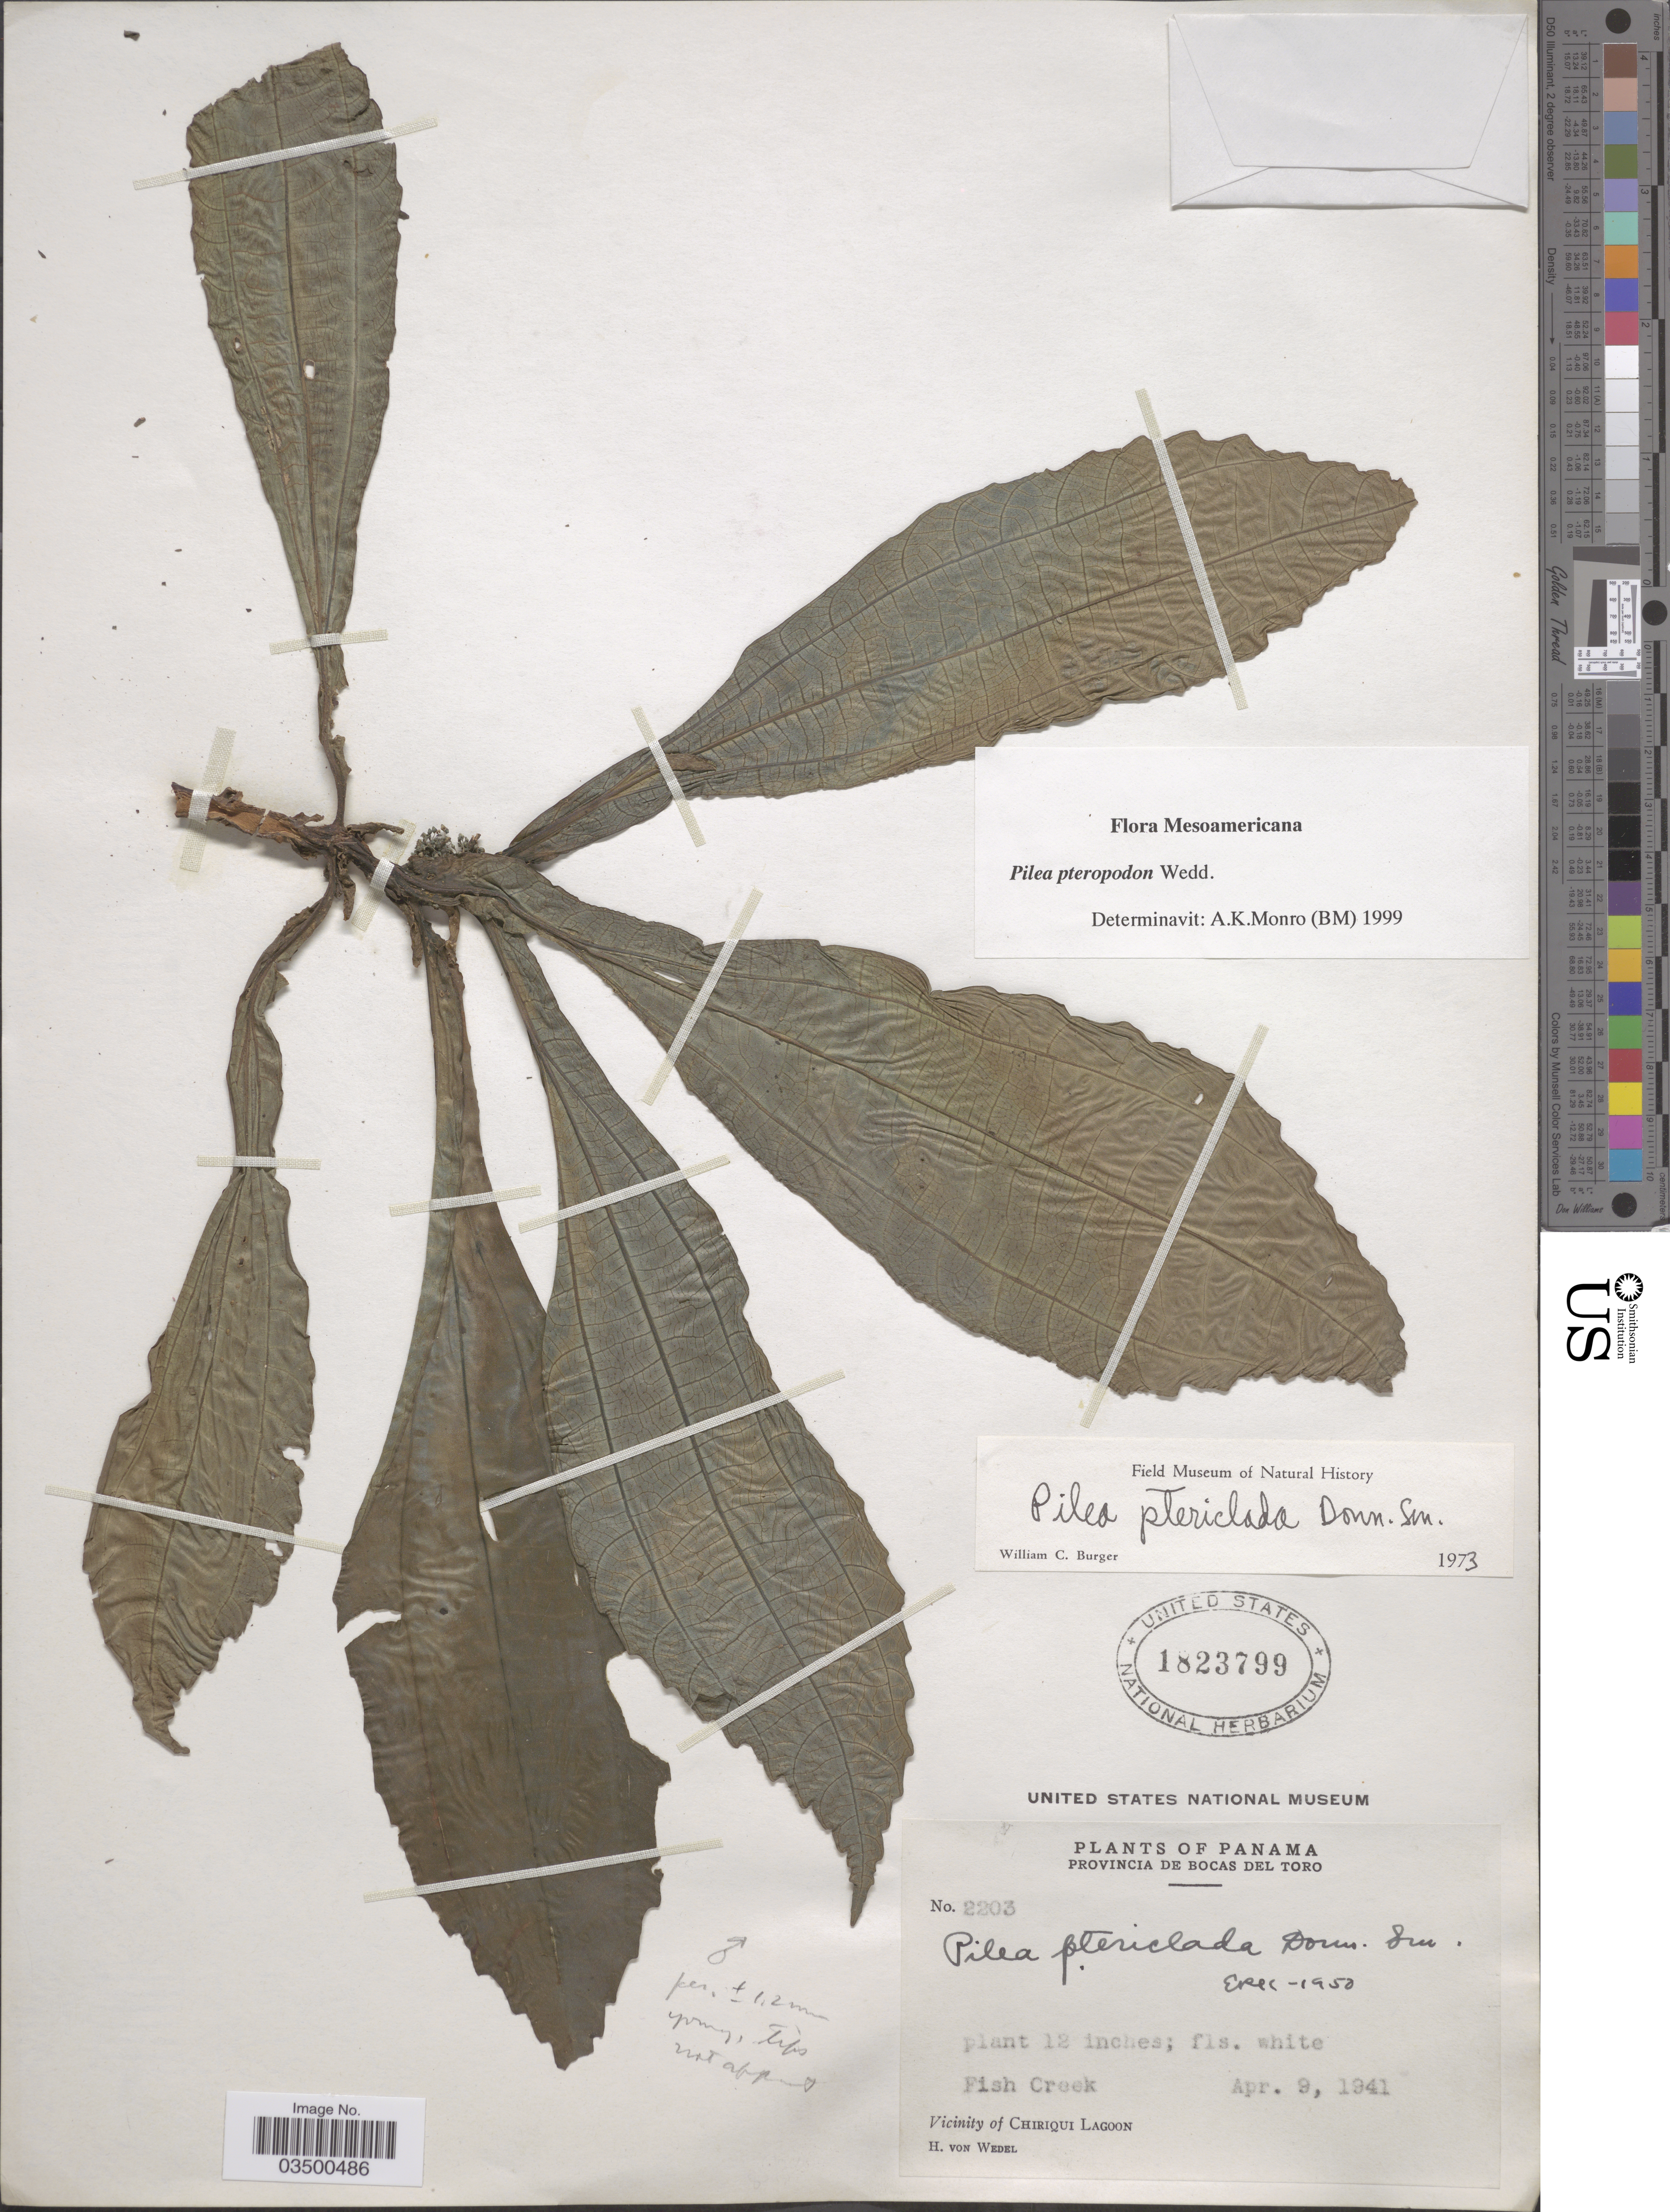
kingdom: Plantae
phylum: Tracheophyta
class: Magnoliopsida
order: Rosales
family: Urticaceae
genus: Pilea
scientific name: Pilea pteropodon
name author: Wedd.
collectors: H. von Wedel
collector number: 2203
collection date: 1941-04-09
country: Panama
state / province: Bocas del Toro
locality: Provincia de Bocas Del Toro. Fish Creek. Vicinity of Chiriqui Lagoon.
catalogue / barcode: US 1823799